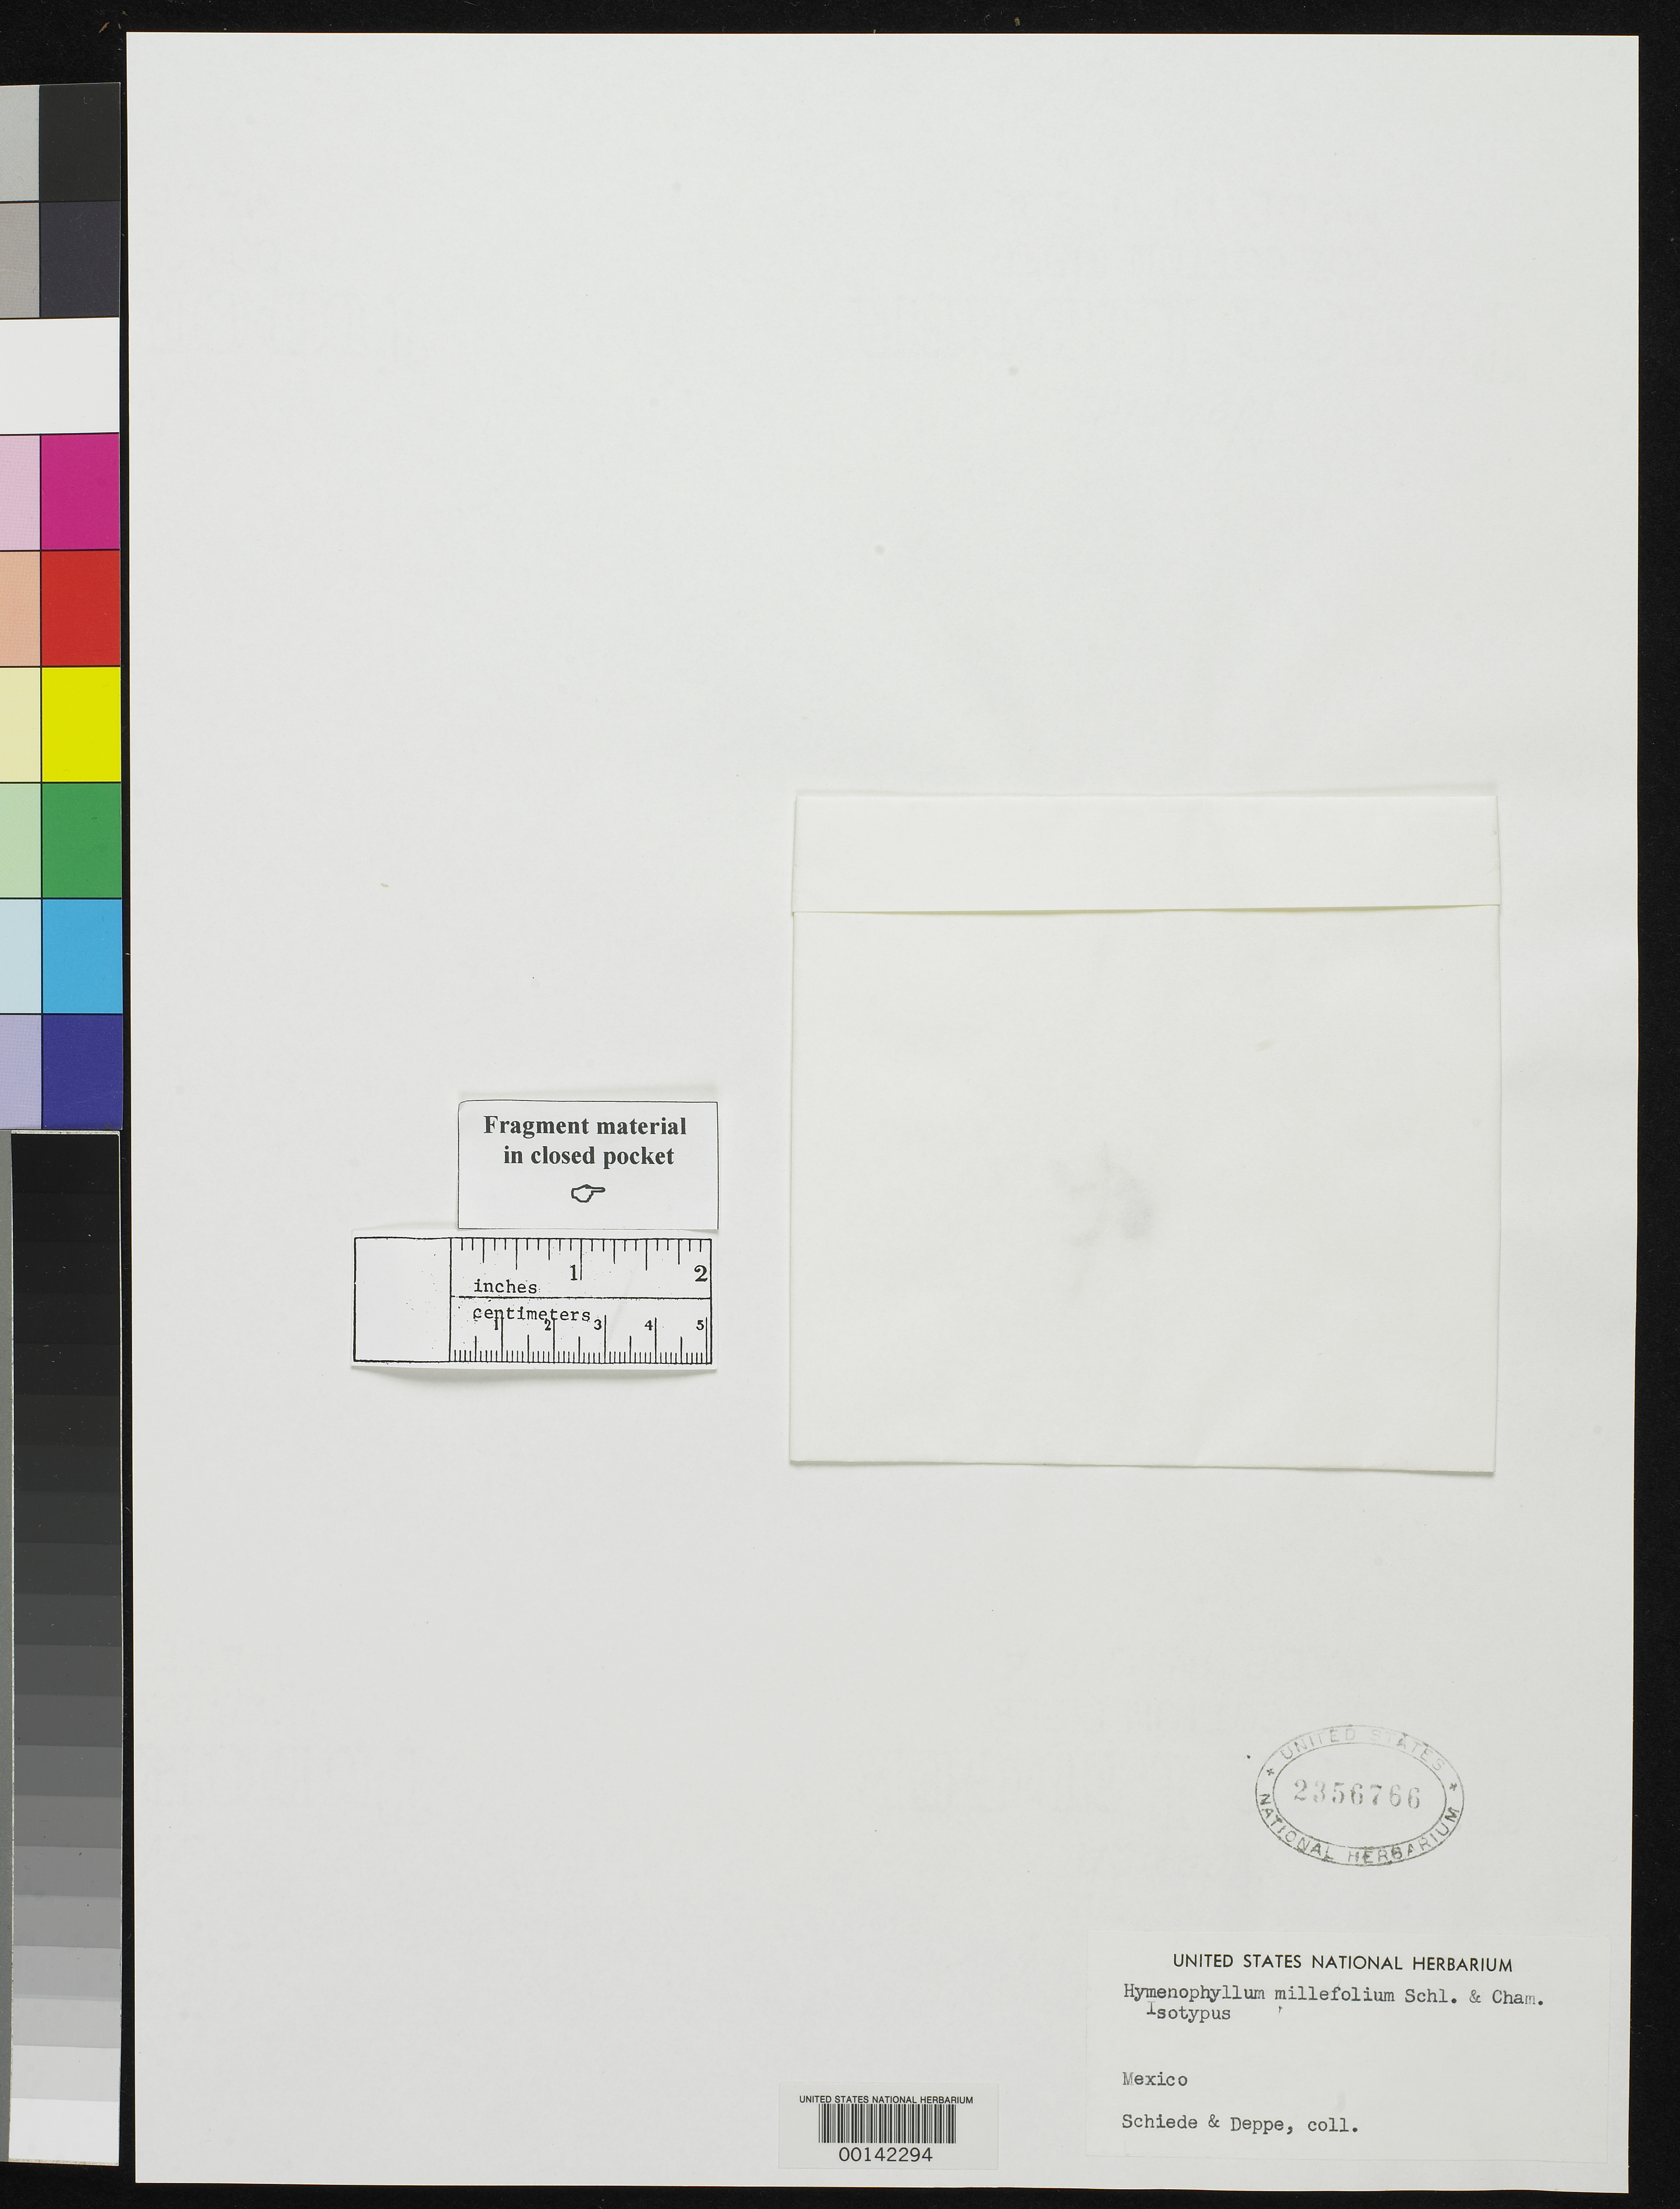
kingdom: Plantae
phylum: Tracheophyta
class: Polypodiopsida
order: Hymenophyllales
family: Hymenophyllaceae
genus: Hymenophyllum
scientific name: Hymenophyllum millefolium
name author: Schltdl. & Cham.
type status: Isotype Fragment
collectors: C. J. W. Schiede & F. Deppe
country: Mexico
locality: E of Monserrat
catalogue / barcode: US 2356766